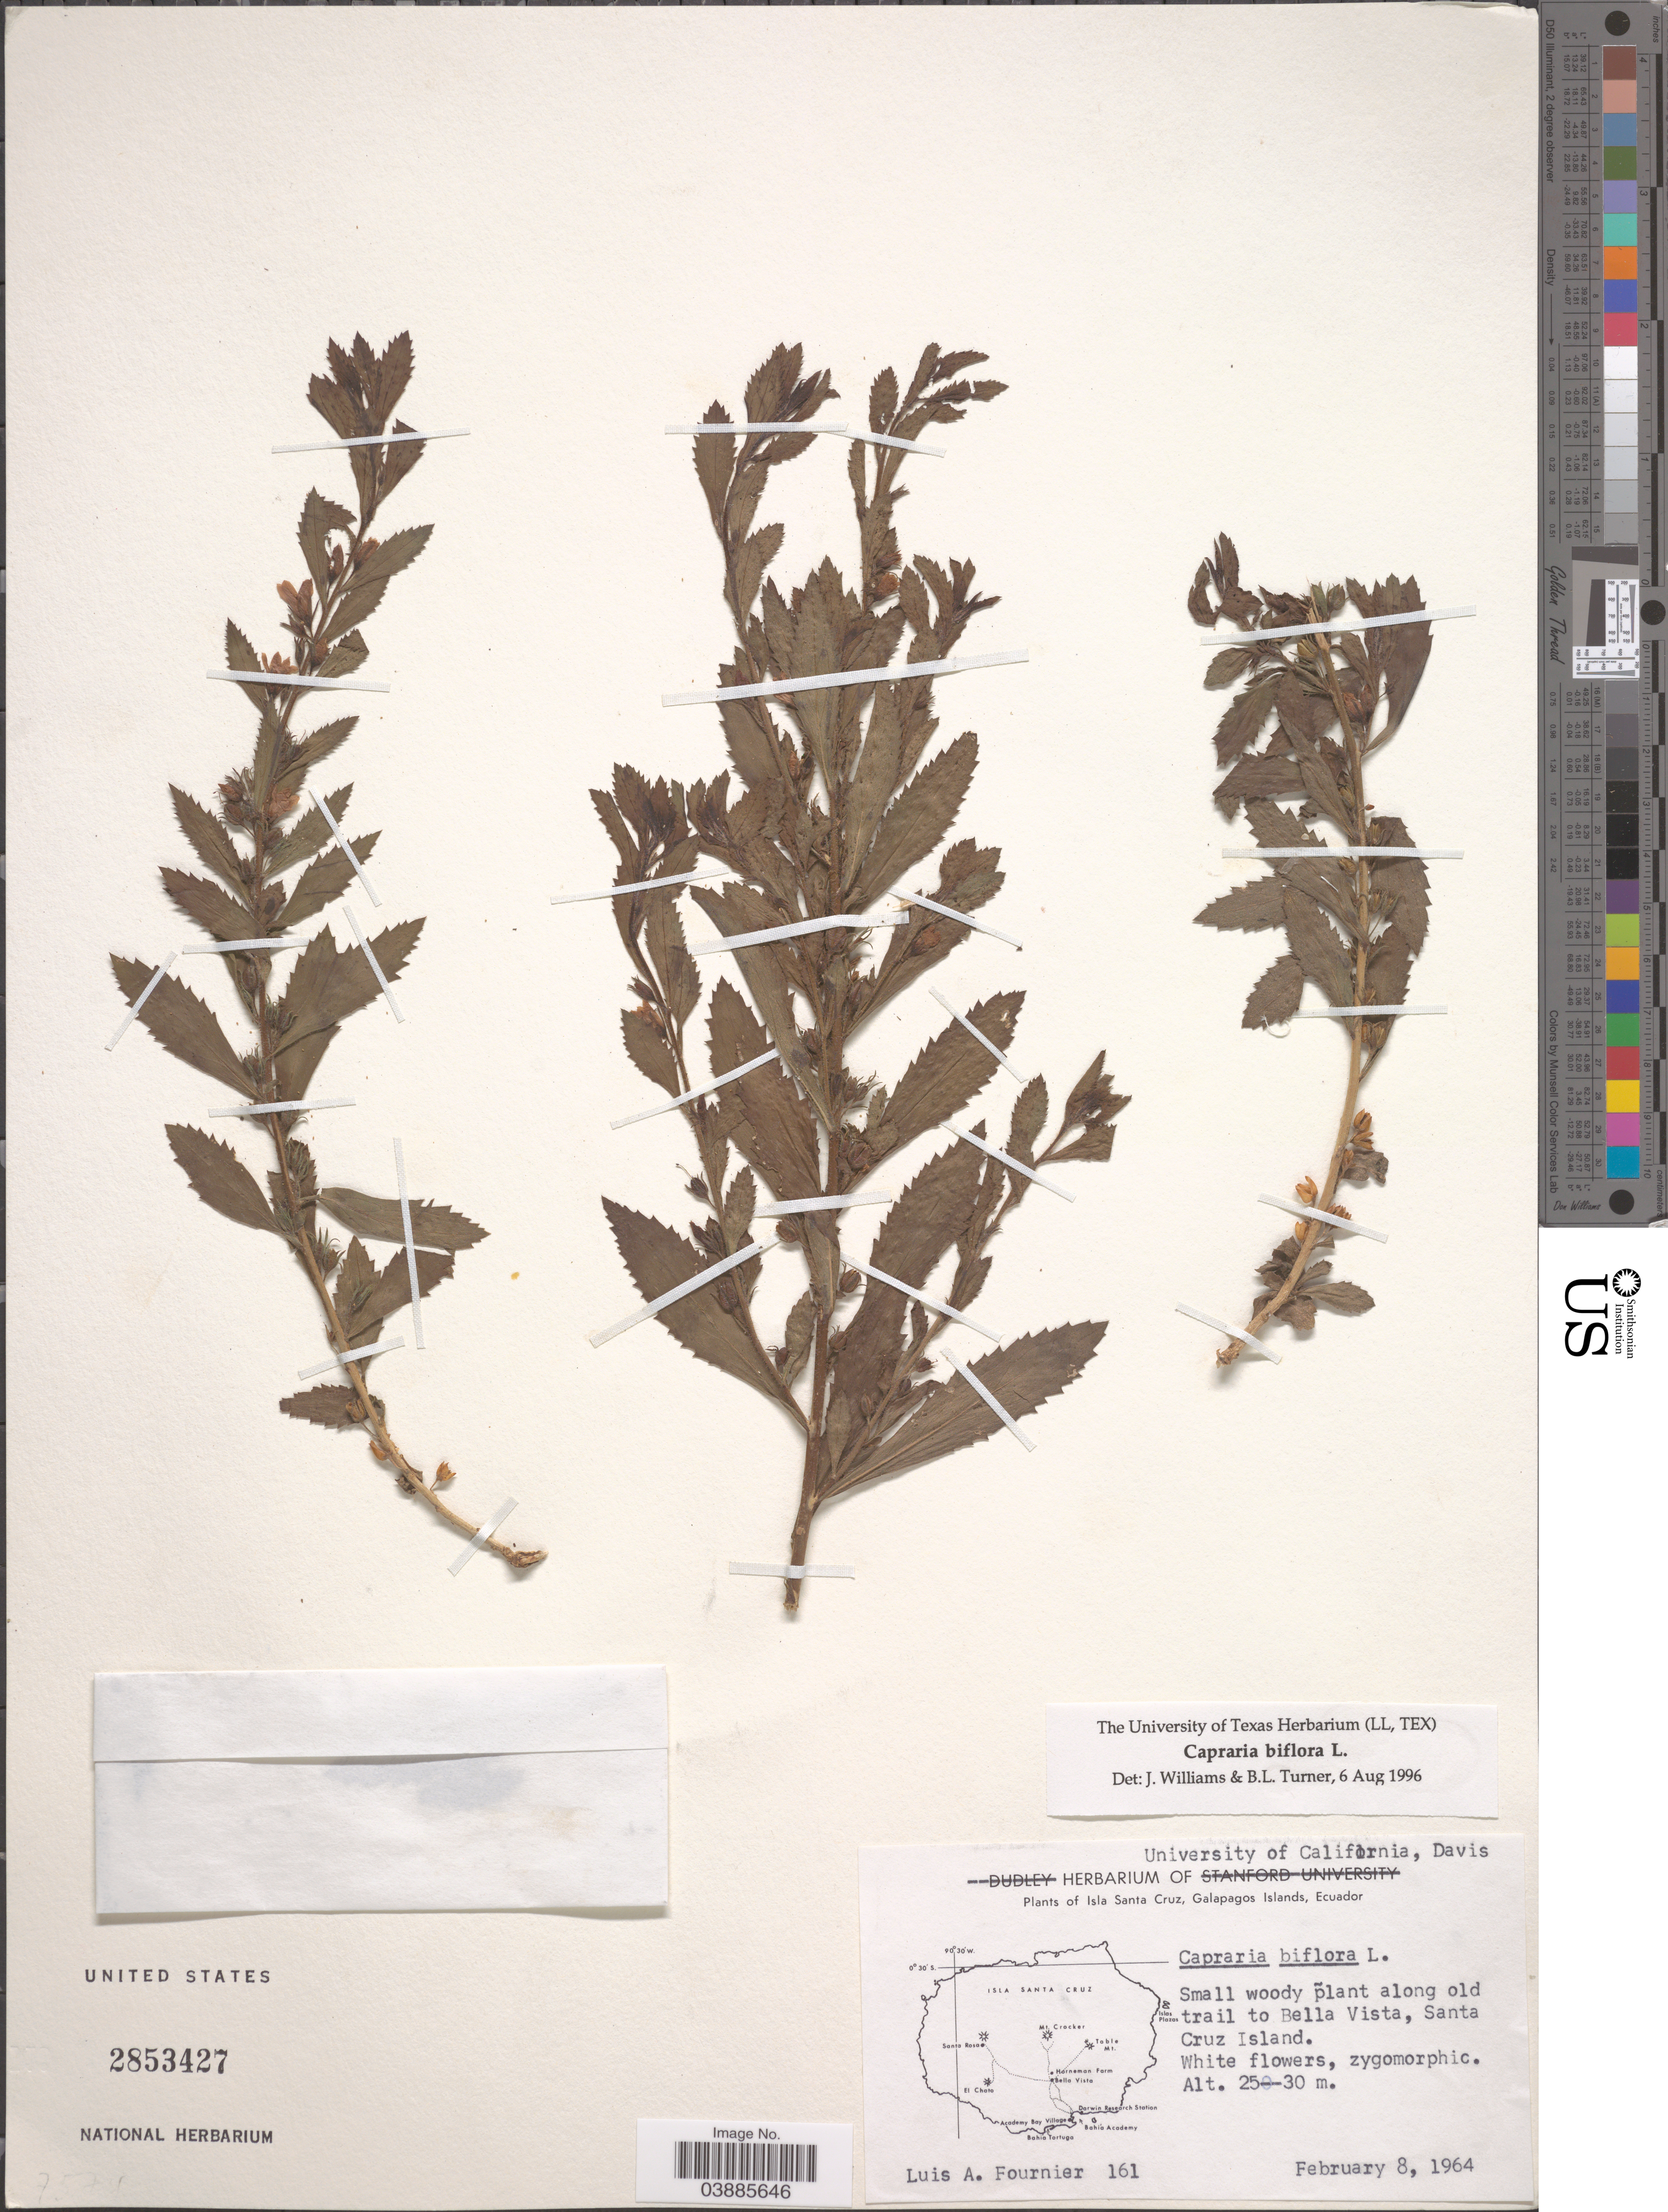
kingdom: Plantae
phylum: Tracheophyta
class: Magnoliopsida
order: Lamiales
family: Scrophulariaceae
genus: Capraria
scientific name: Capraria biflora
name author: L.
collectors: L. A. Fournier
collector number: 161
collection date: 1964-02-08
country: Ecuador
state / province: Colón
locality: Isla Santa Cruz, Galapagos Islands. Along old trail to Bella Vista, Santa Cruz Island.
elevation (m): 25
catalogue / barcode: US 2853427